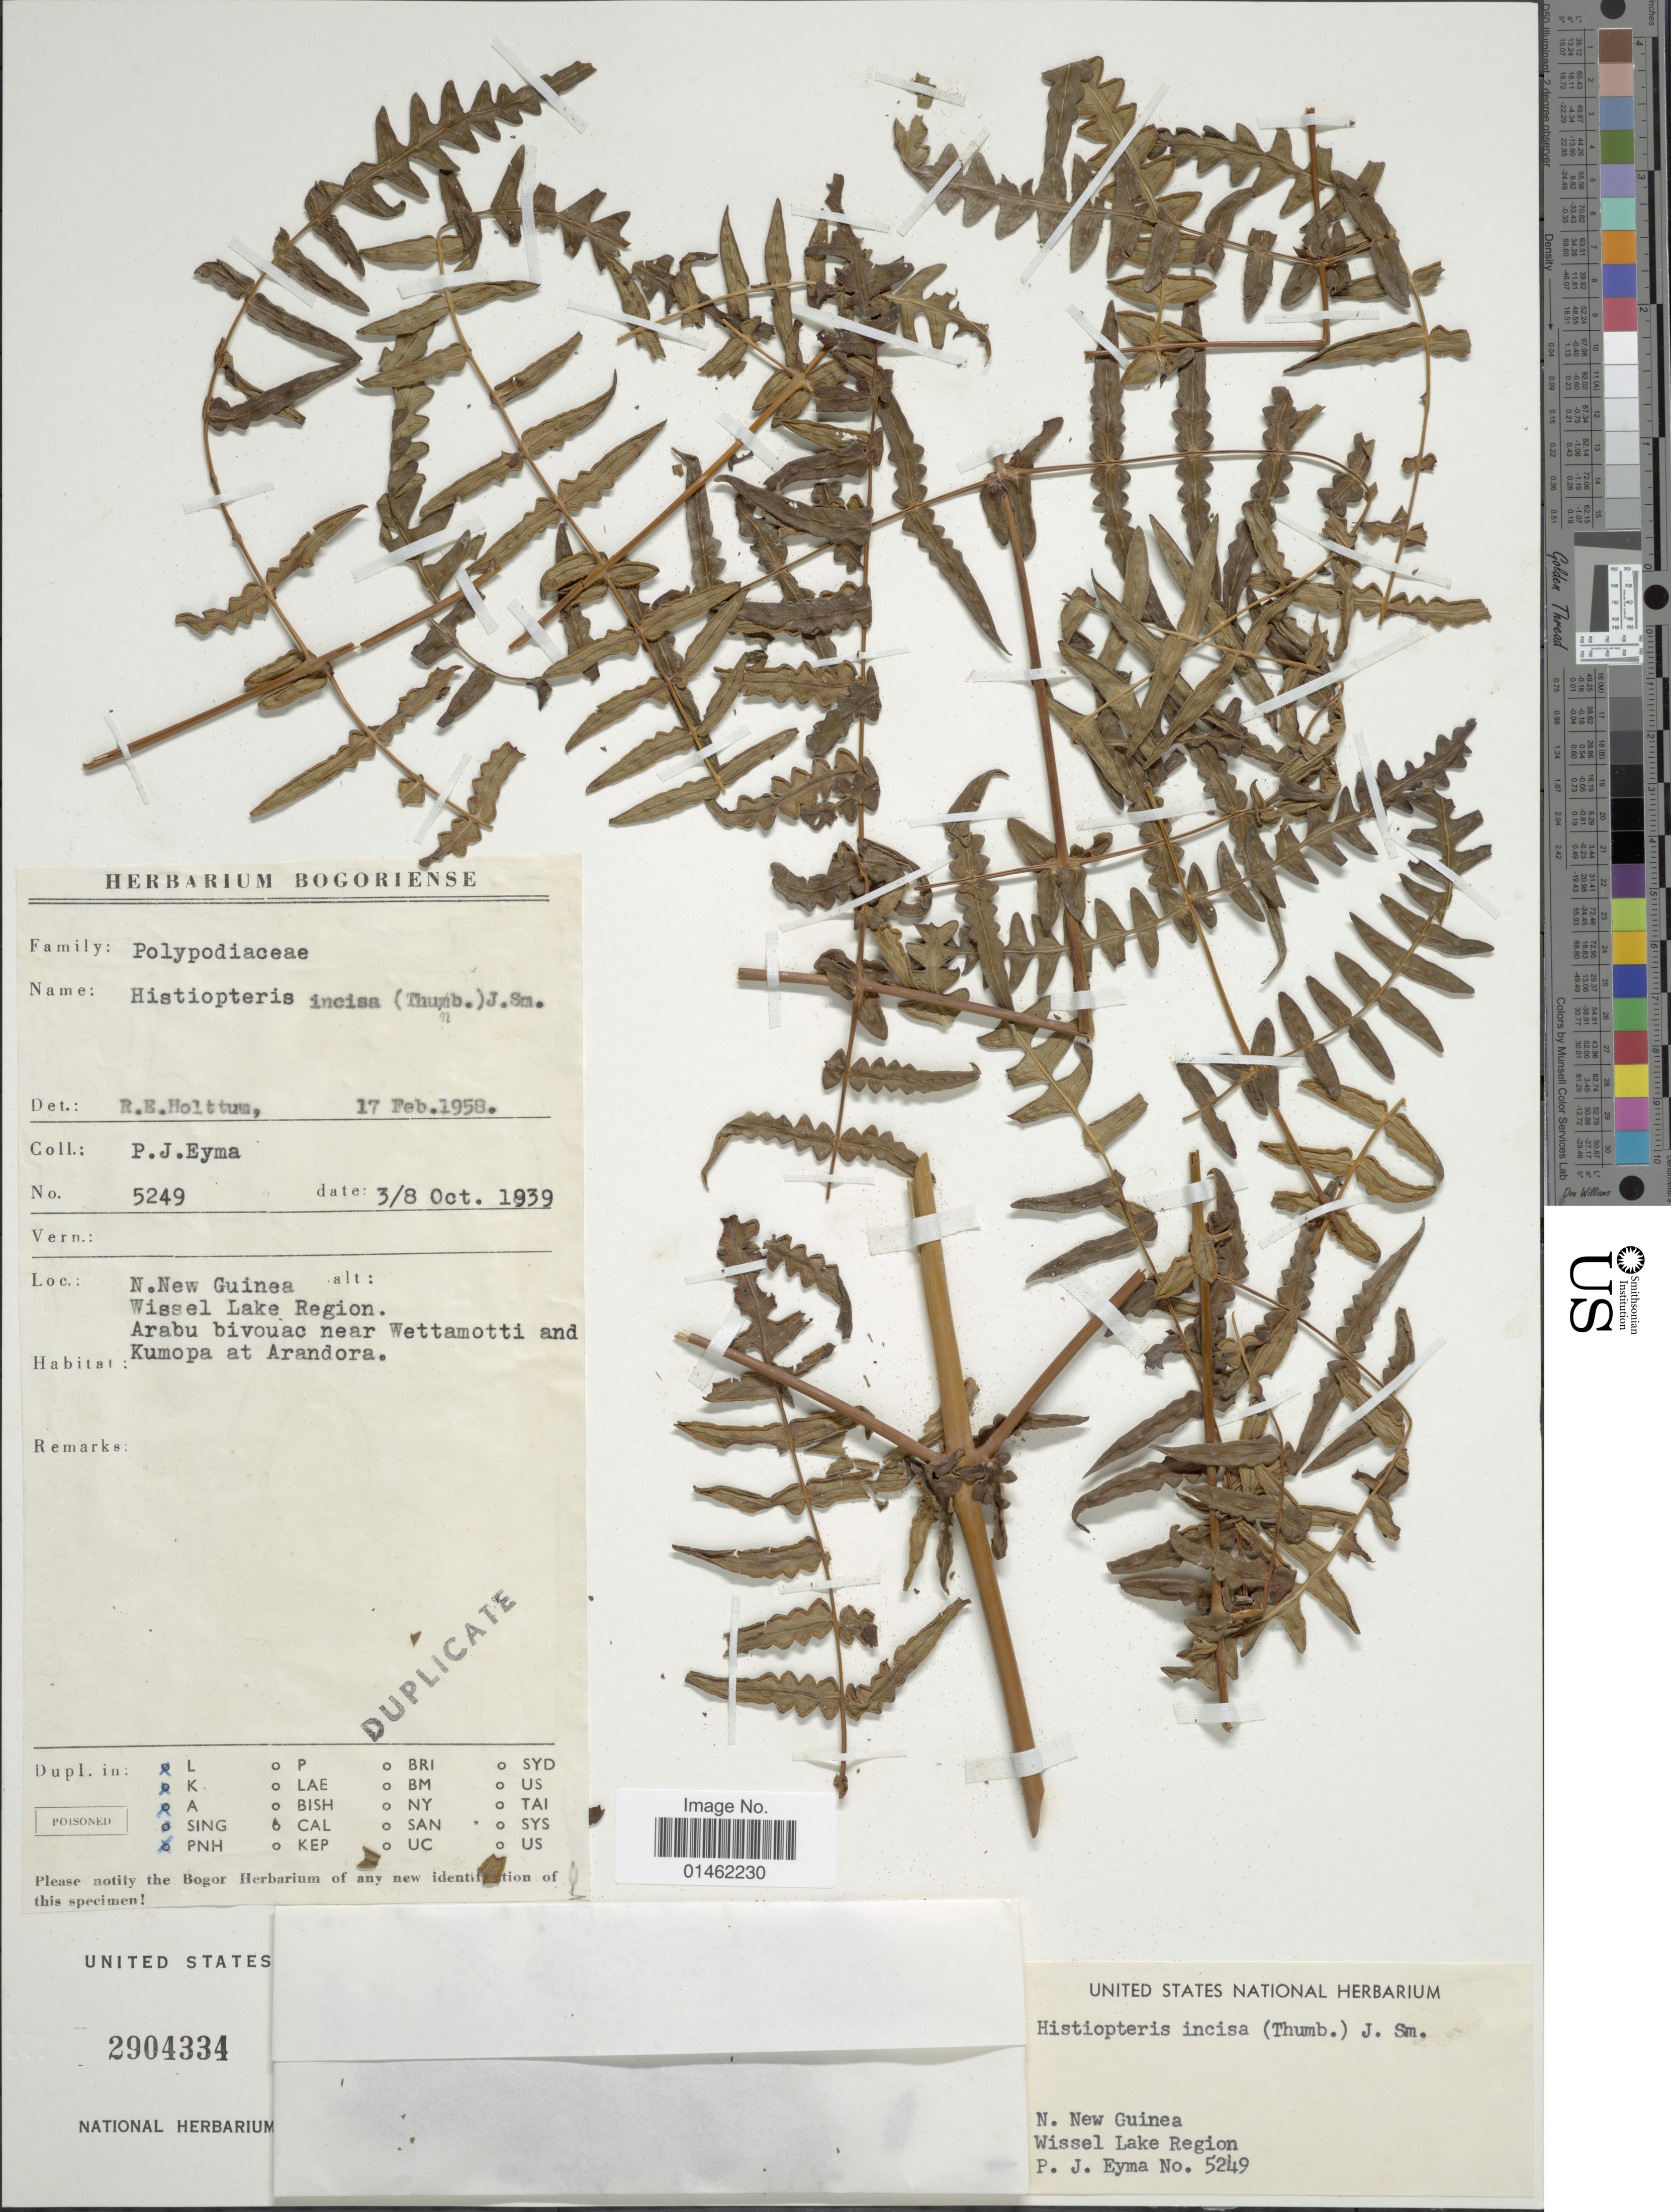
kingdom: Plantae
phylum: Tracheophyta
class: Polypodiopsida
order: Polypodiales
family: Dennstaedtiaceae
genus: Histiopteris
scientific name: Histiopteris incisa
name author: (Thunb.) J. Sm.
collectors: P. J. Eyma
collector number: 5249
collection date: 1939-10-03/1939-10-08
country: Indonesia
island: New Guinea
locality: N.New Guinea, Wissel Lake Region. Arabu bivouac near Wettamotti and Kumopa at Arandora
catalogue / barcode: US 2904334